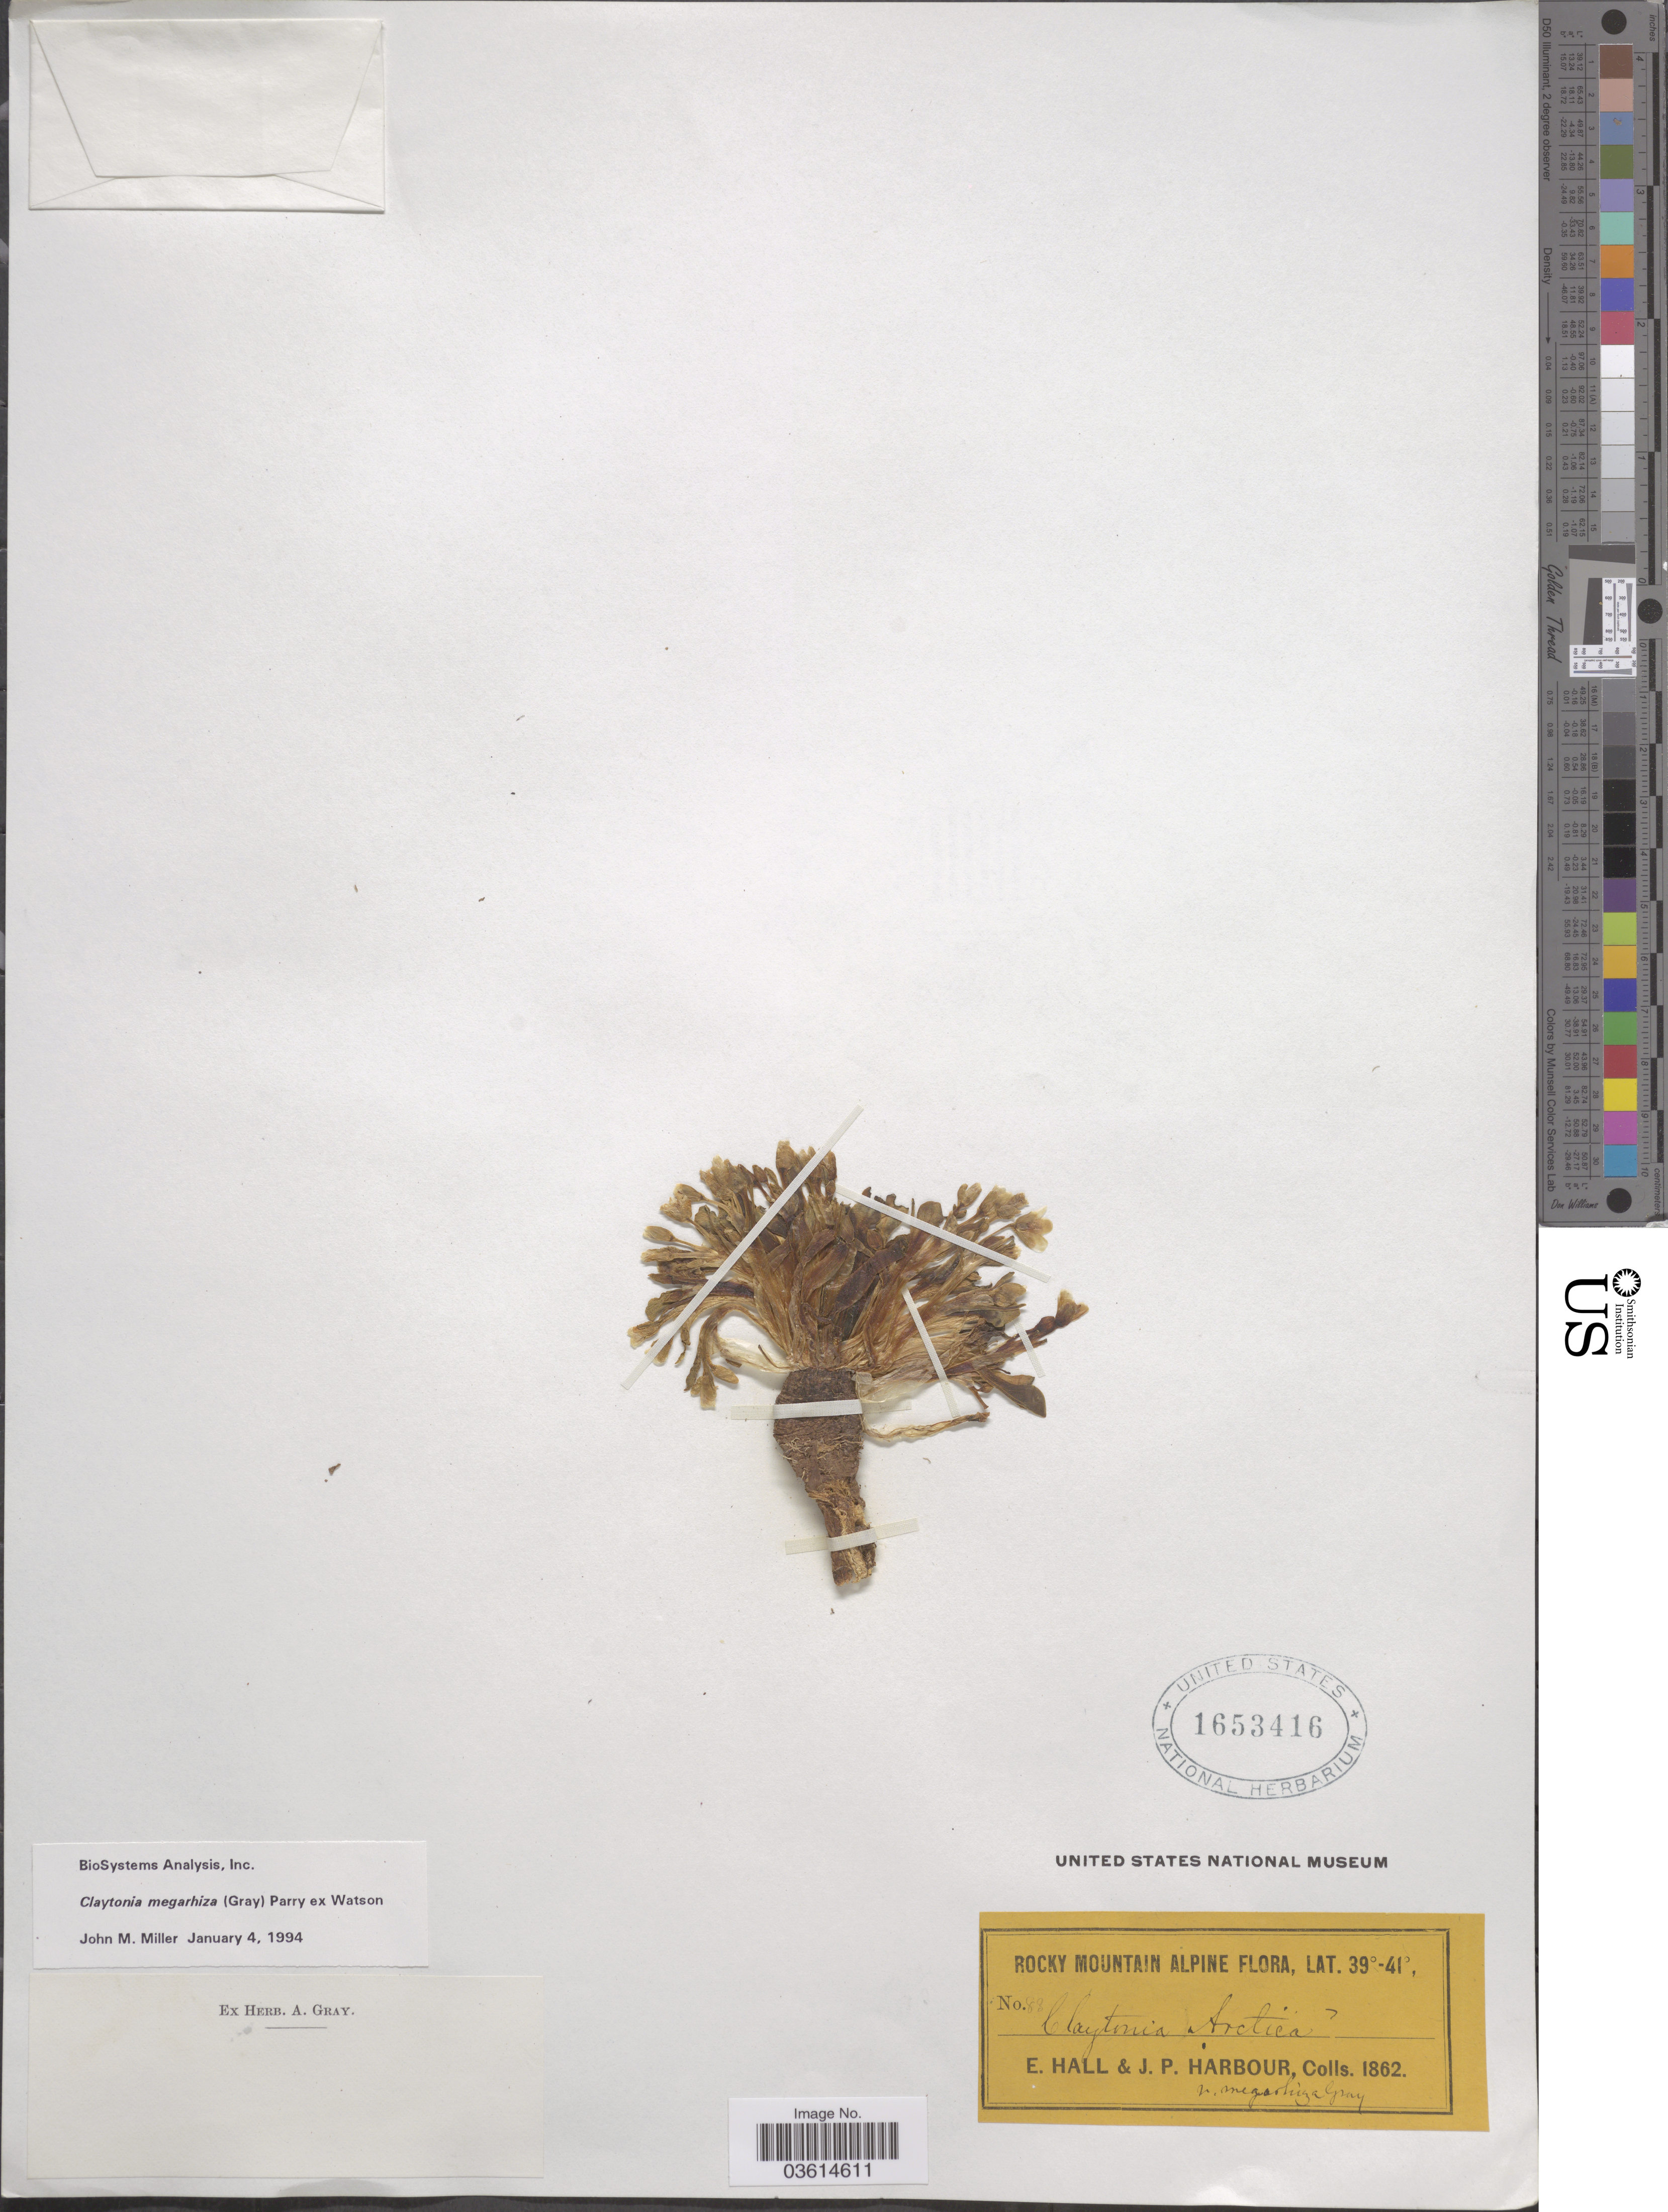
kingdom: Plantae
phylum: Tracheophyta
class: Magnoliopsida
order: Caryophyllales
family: Montiaceae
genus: Claytonia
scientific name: Claytonia megarhiza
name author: (A. Gray) Parry ex S. Watson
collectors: E. Hall & J. Harbour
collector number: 83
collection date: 1862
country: United States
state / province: Colorado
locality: Rocky Mountain Alpine.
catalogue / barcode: US 1653416